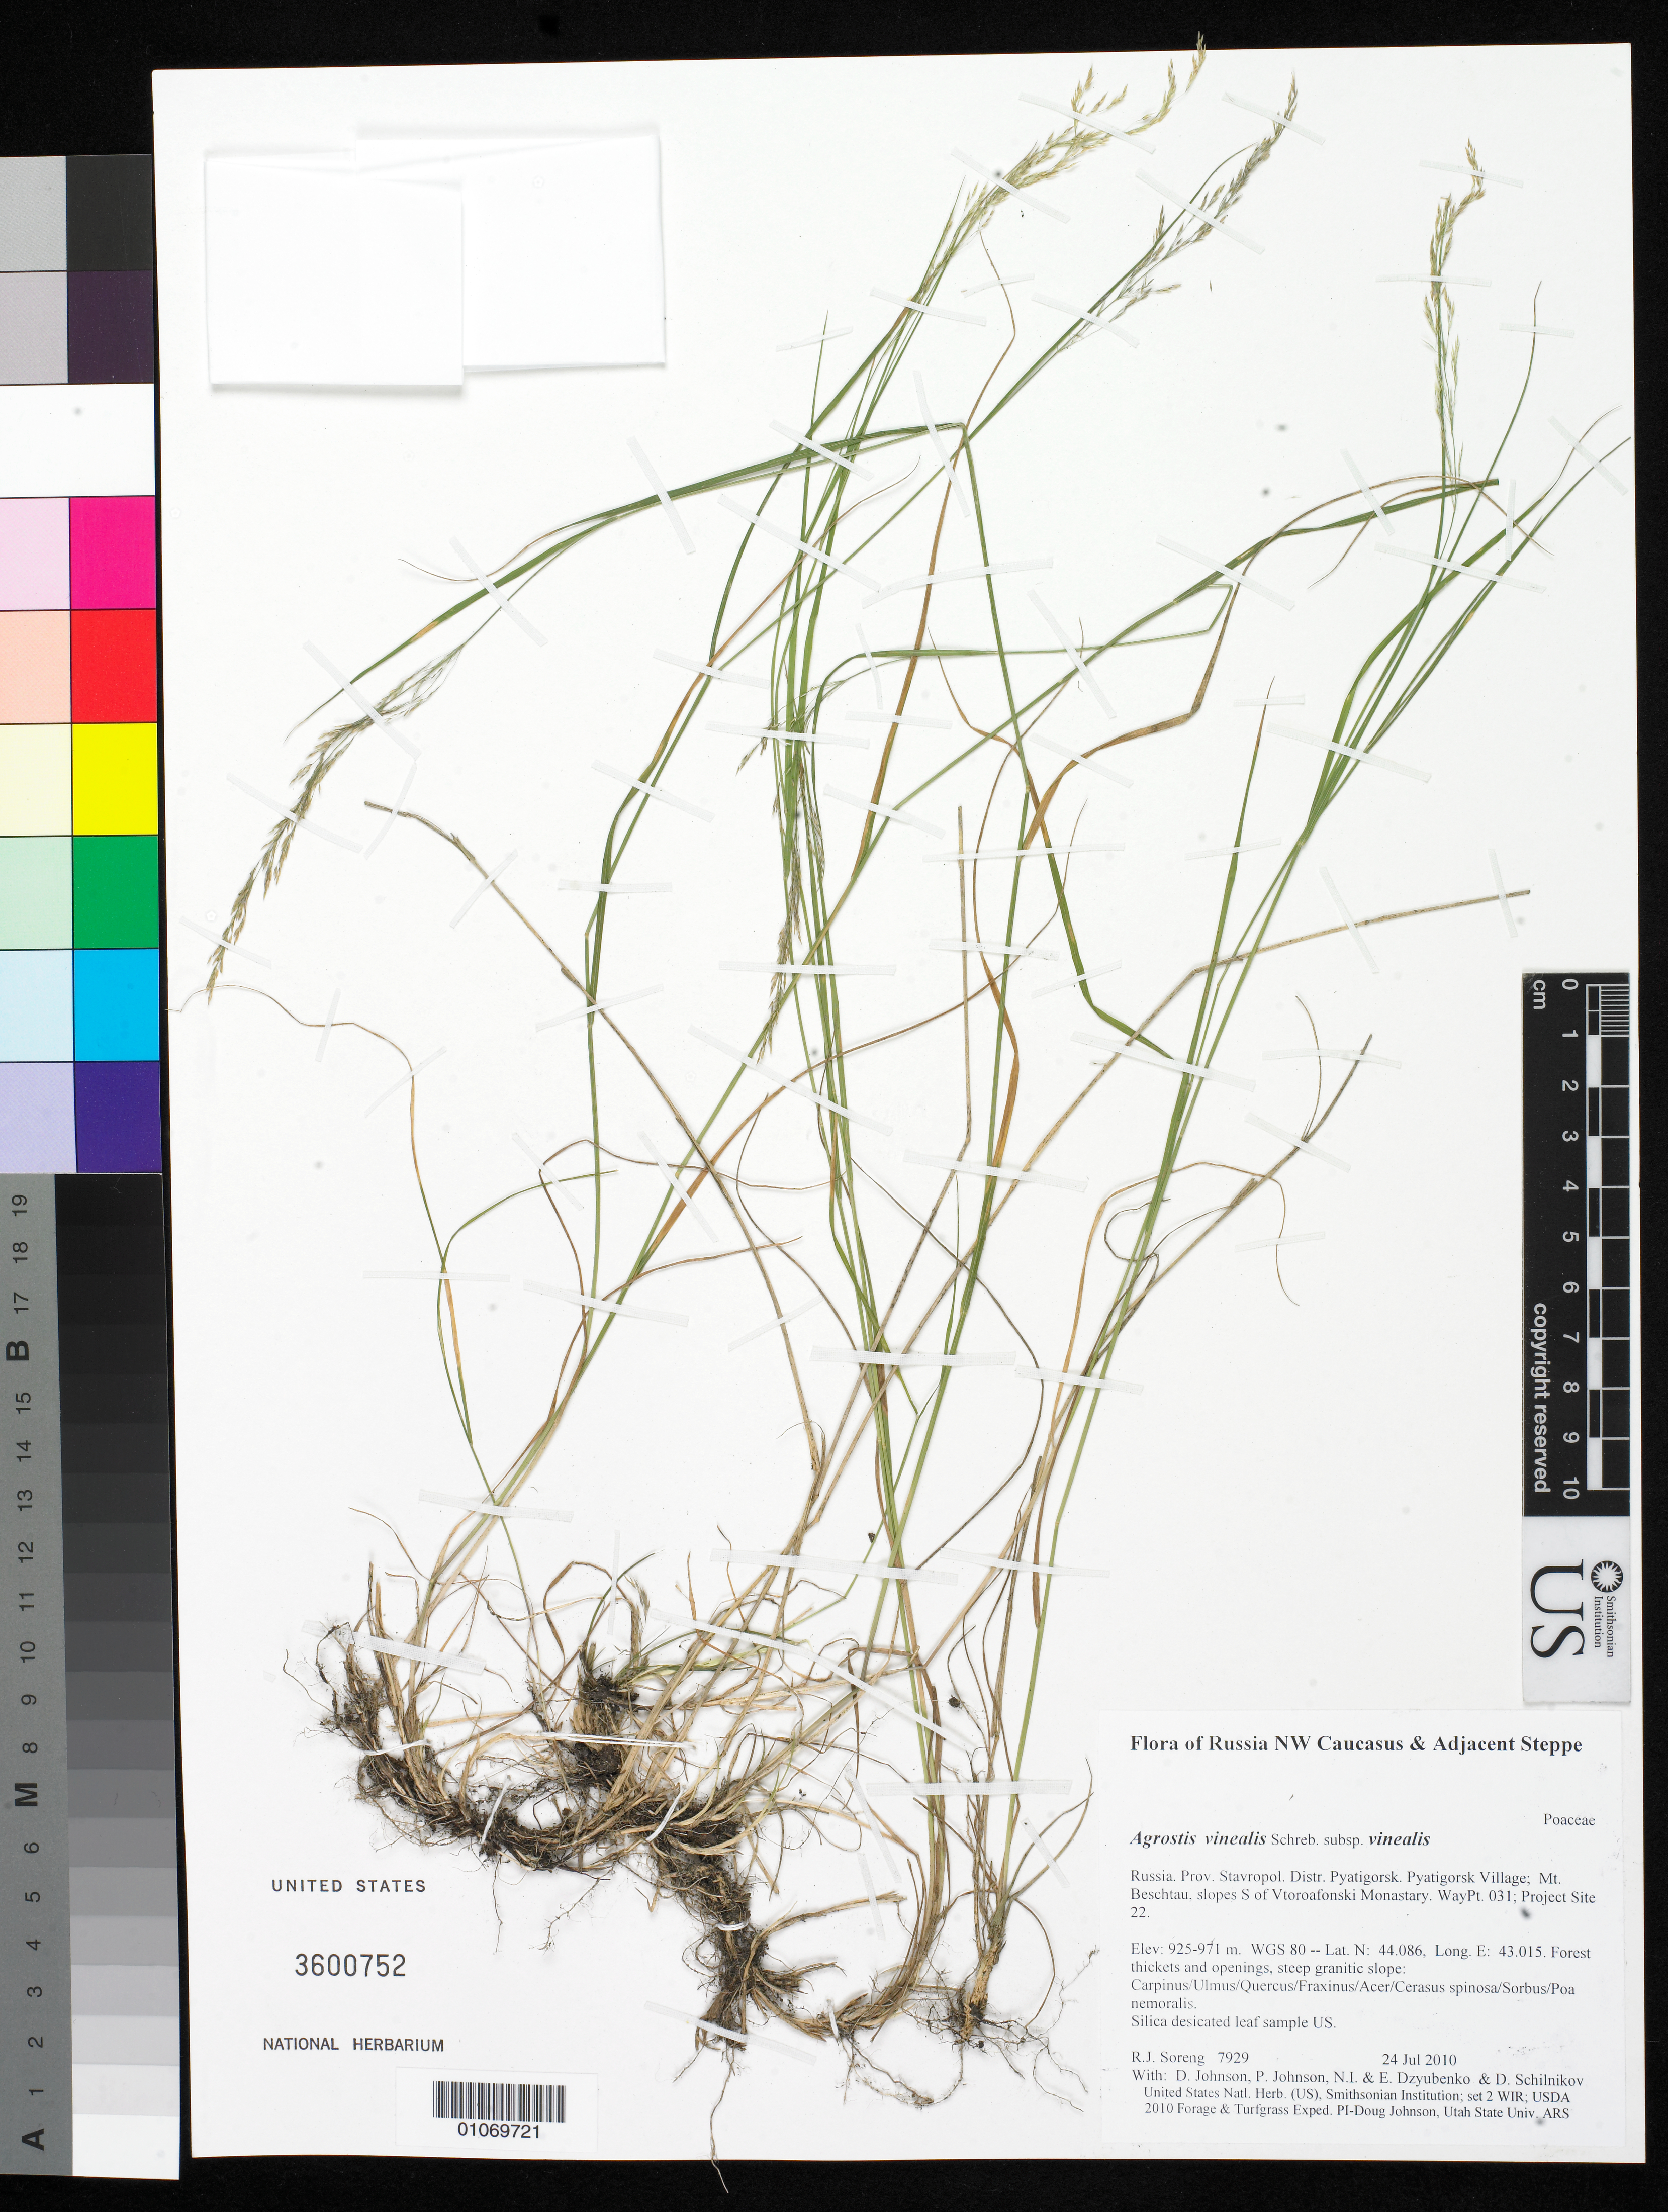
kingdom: Plantae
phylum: Tracheophyta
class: Liliopsida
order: Poales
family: Poaceae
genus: Agrostis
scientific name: Agrostis vinealis subsp. vinealis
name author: Schreb.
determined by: Soreng, Robert J., Research Associate (BOT), Smithsonian Institution - National Museum of Natural History (UNITED STATES)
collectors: R. J. Soreng, D. Johnson, P. Johnson, N. Dzyubenko, E. Dzyubenko & D. Schilnikov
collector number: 7929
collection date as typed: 24 Jul 2010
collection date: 2010-07-24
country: Russian Federation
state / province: Stavropol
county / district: Pyatigorsk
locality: Pyatigorsk Village; Mt. Beschtau, slopes S of Vtoroafonski Monastary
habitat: Forest thickets and openings, steep granitic slope: Carpinus/Ulmus/Quercus/Fraxinus/Acer/Cerasus spinosa/Sorbus/Poa nemoralis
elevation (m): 925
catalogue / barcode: US 3600752